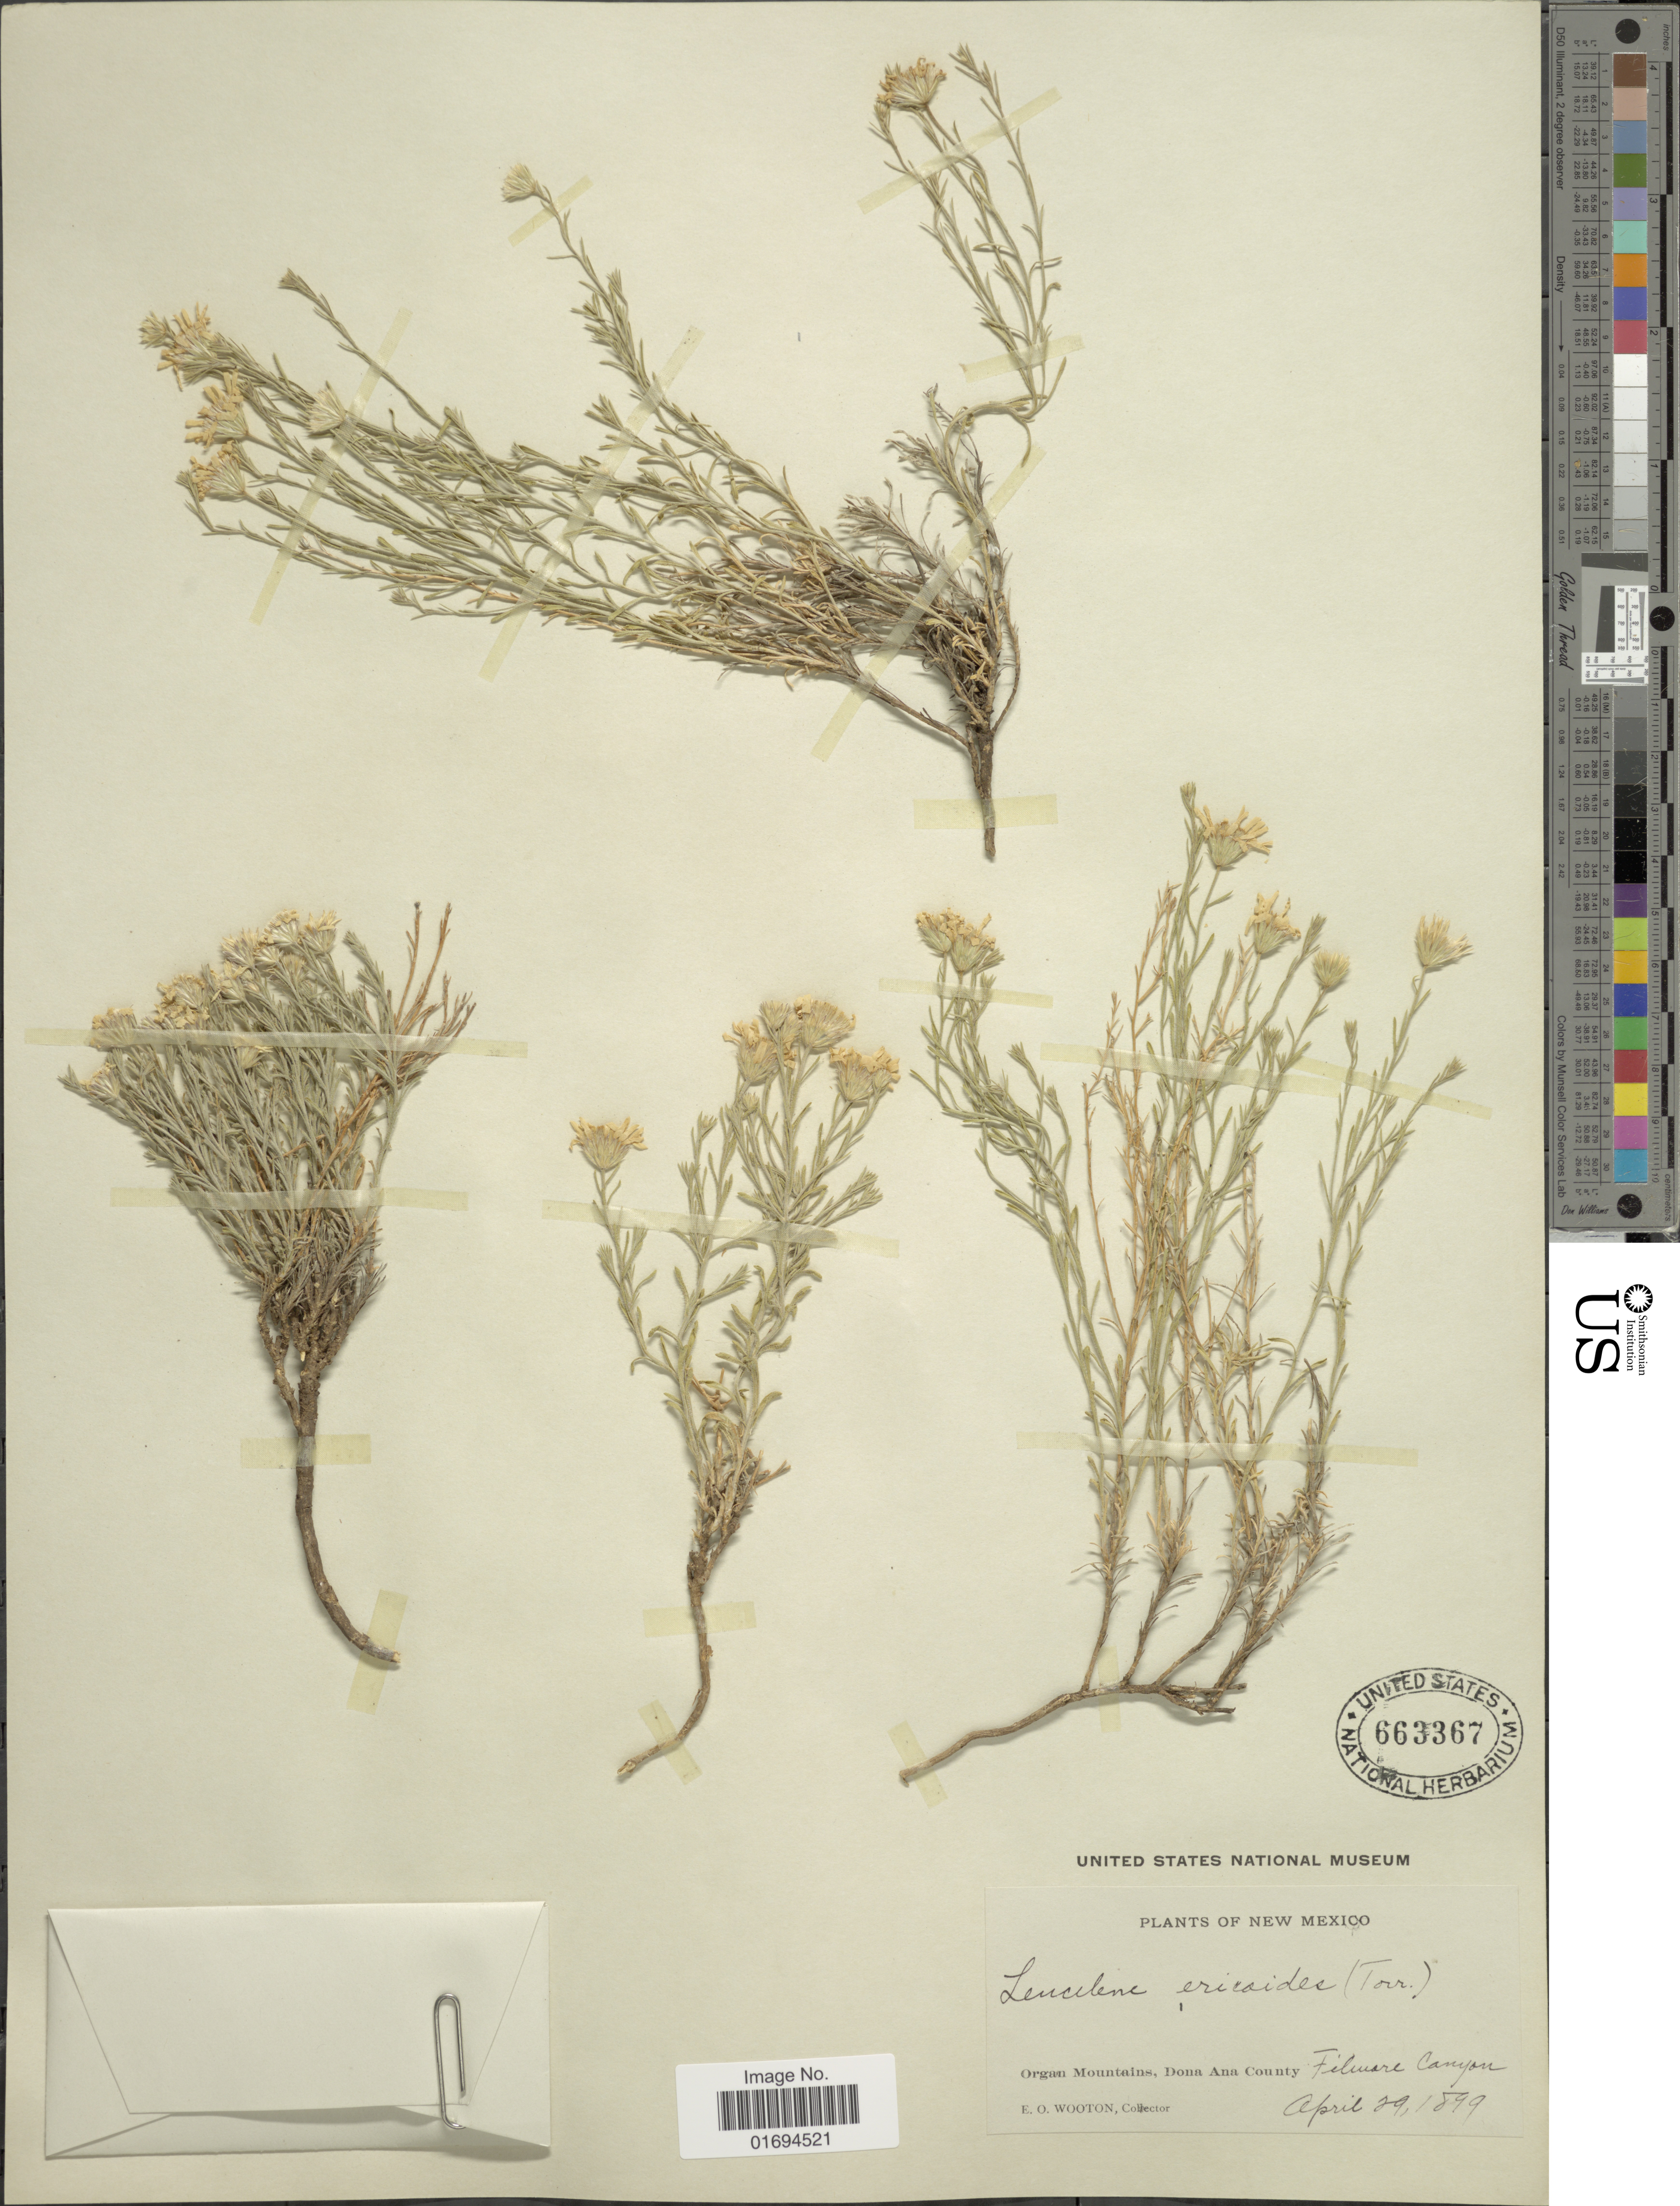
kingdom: Plantae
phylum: Tracheophyta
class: Magnoliopsida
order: Asterales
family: Asteraceae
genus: Chaetopappa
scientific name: Chaetopappa ericoides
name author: (Torr.) G.L. Nesom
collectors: E. O. Wooton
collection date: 1899-04-29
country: United States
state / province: New Mexico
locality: Organ Mountains, Dona Ana County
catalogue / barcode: US 663367